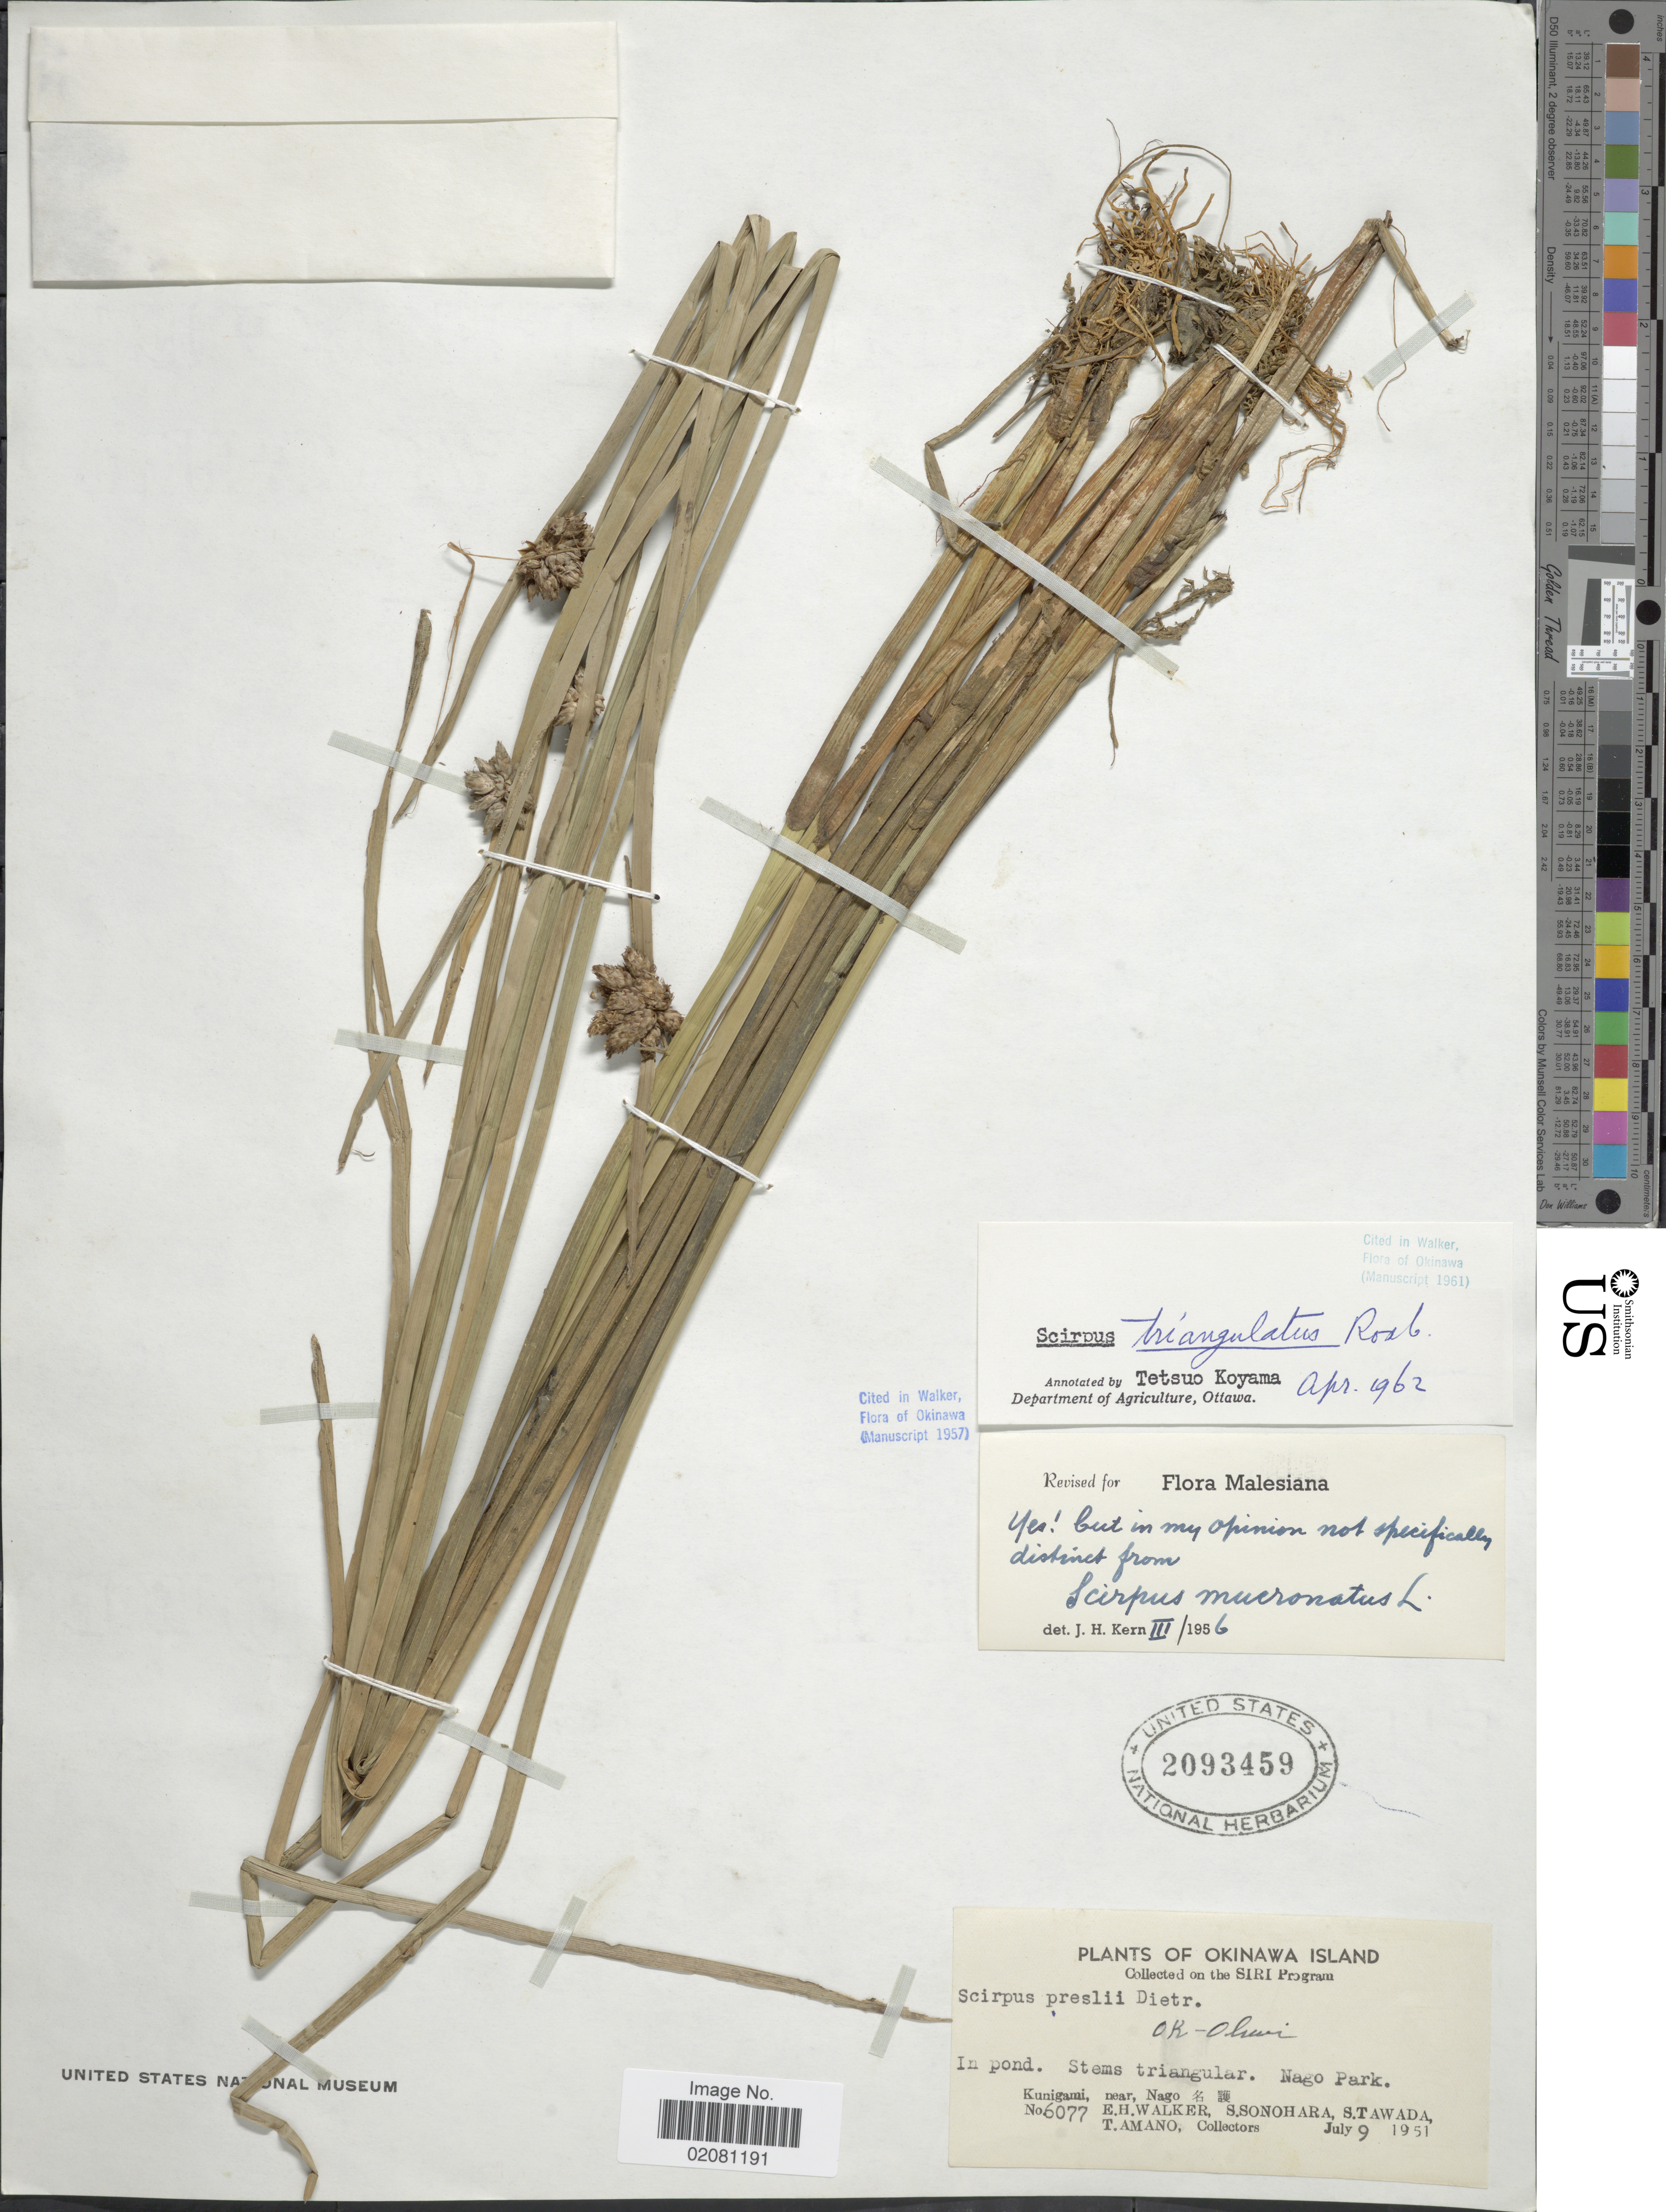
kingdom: Plantae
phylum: Tracheophyta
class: Liliopsida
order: Poales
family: Cyperaceae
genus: Schoenoplectus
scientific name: Schoenoplectus triangulatus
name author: (Roxb.) Soják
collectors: E. H. Walker, S. Sonohara, S. Tawada & T. Amano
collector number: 6077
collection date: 1951-07-09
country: Japan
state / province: Okinawa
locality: Kunigami, near Nago, in pond, Nago Park.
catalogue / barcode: US 2093459